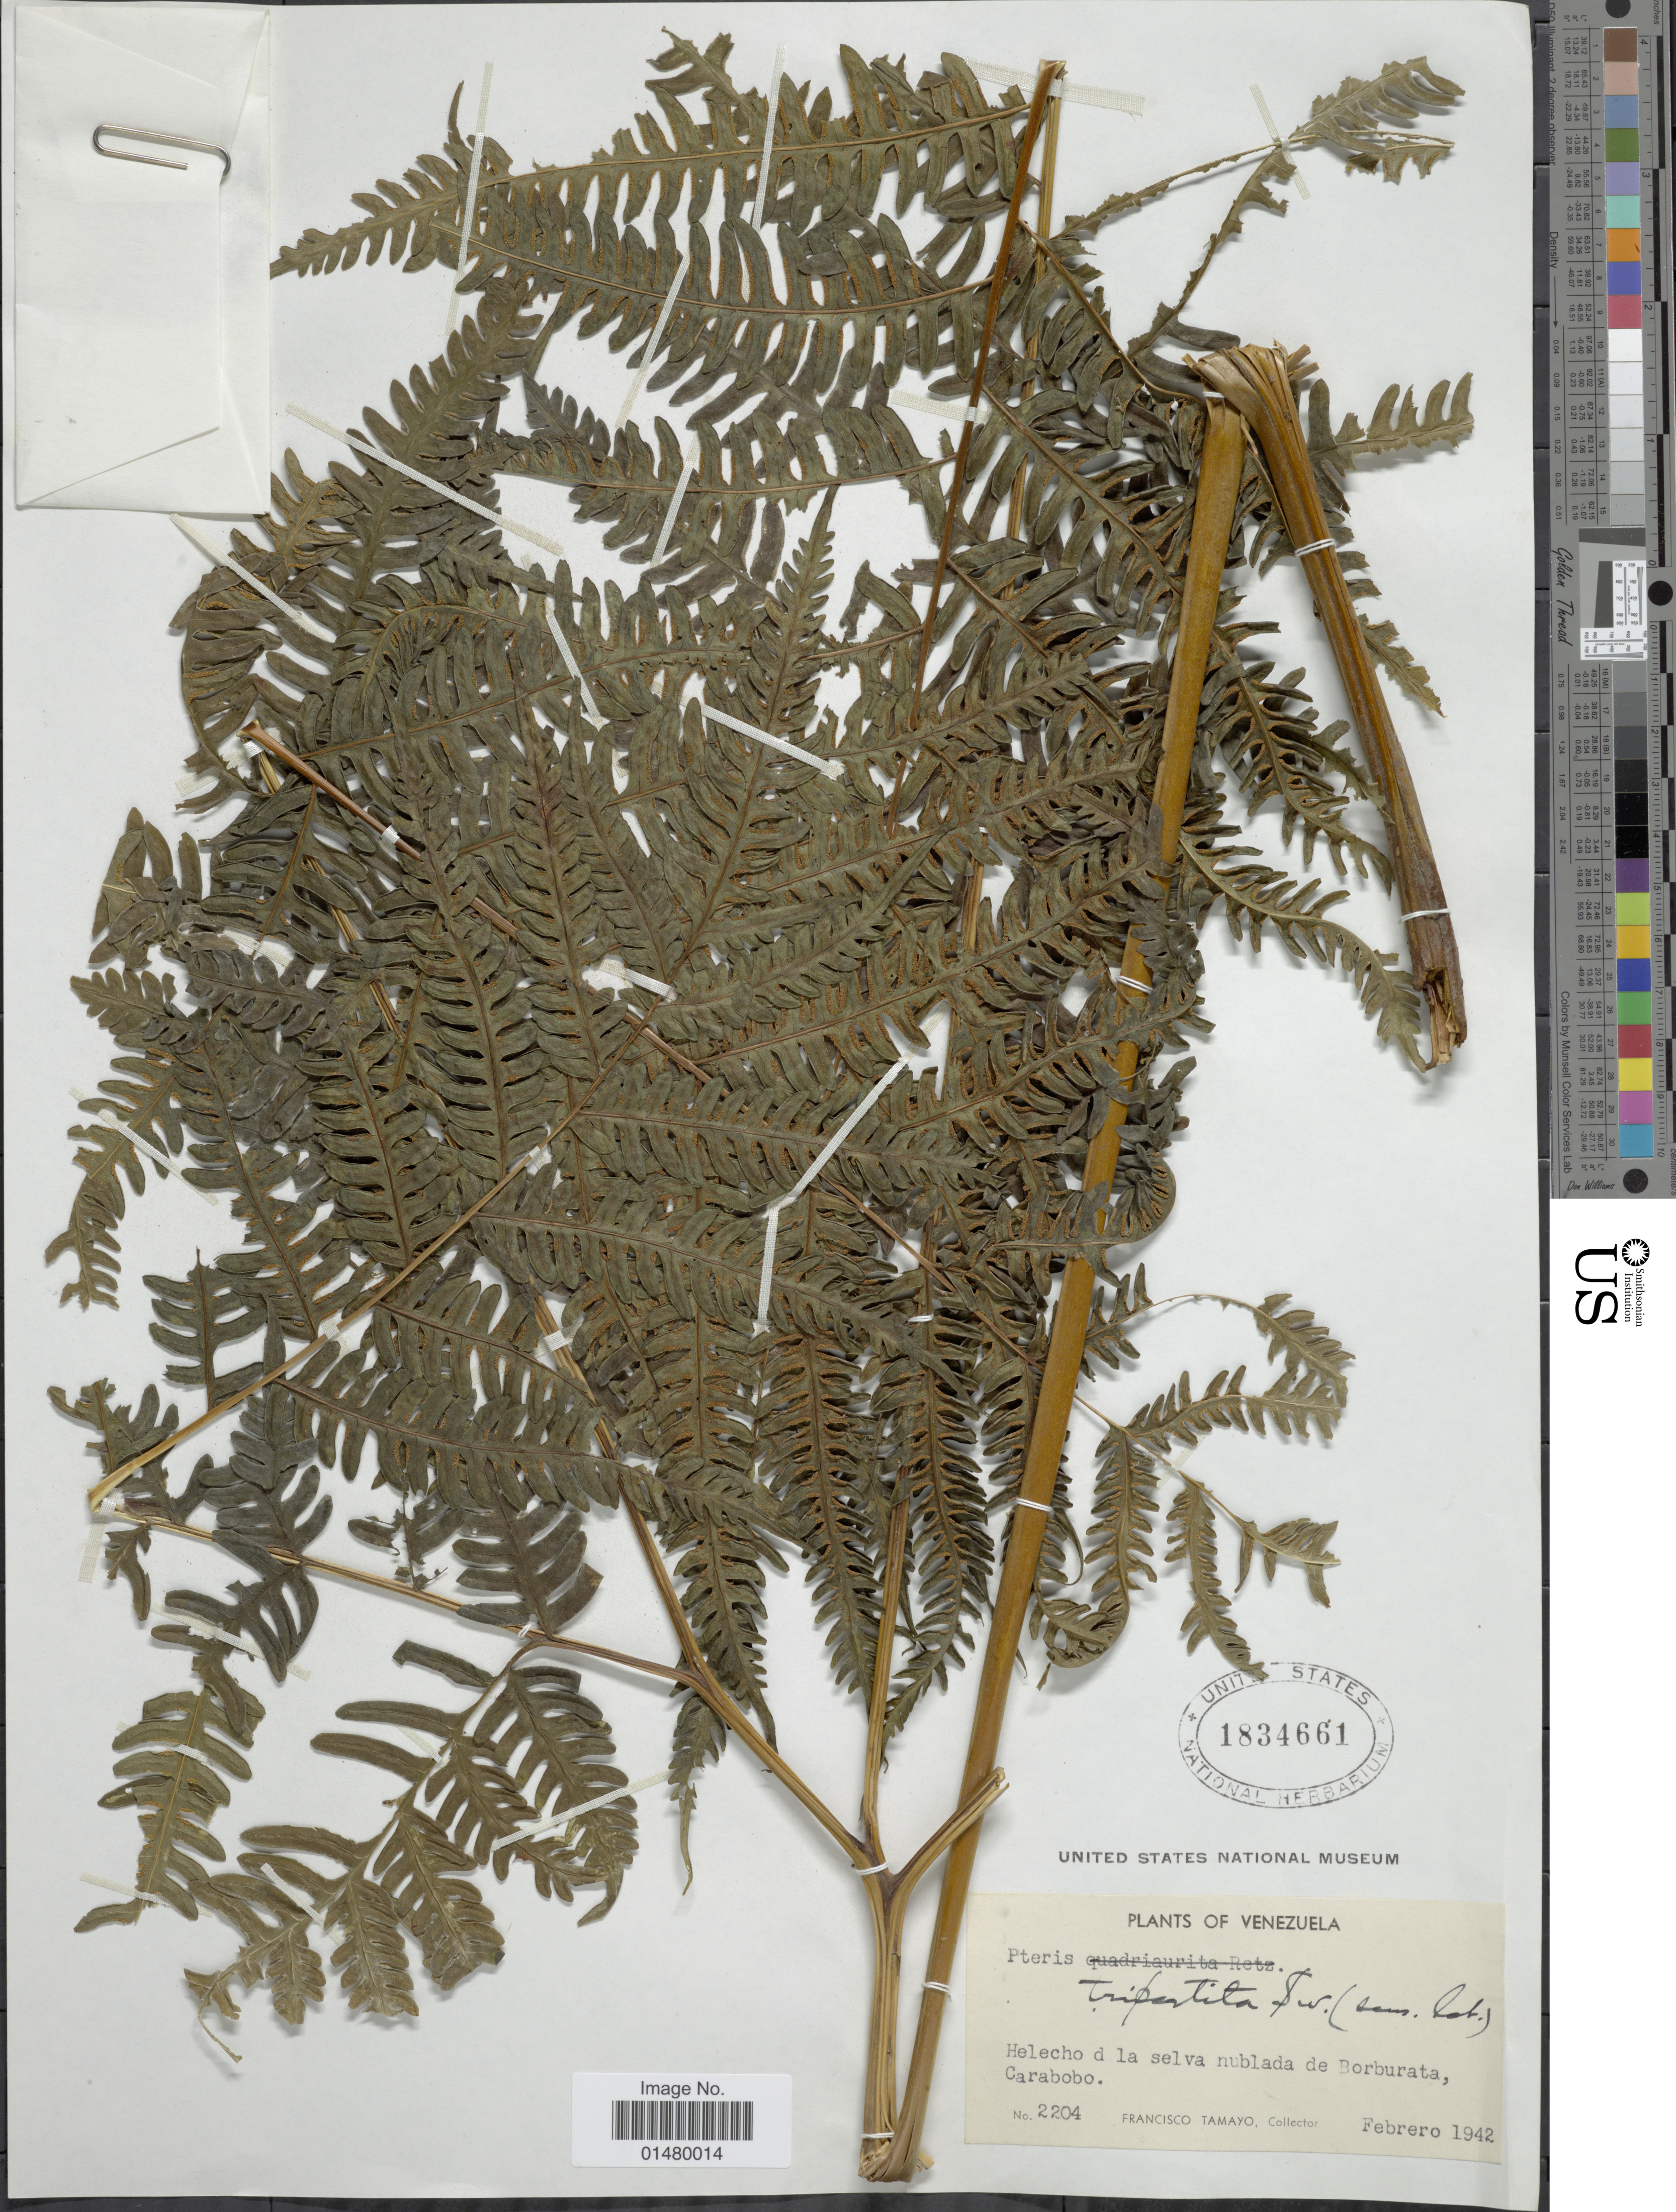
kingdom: Plantae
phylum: Tracheophyta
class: Polypodiopsida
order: Polypodiales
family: Pteridaceae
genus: Pteris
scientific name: Pteris tripartita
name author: Sw.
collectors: F. Tamayo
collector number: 2204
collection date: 1942-02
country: Venezuela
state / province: Carabobo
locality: Helecho d la selva nublada de Borburata.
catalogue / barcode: US 1834661